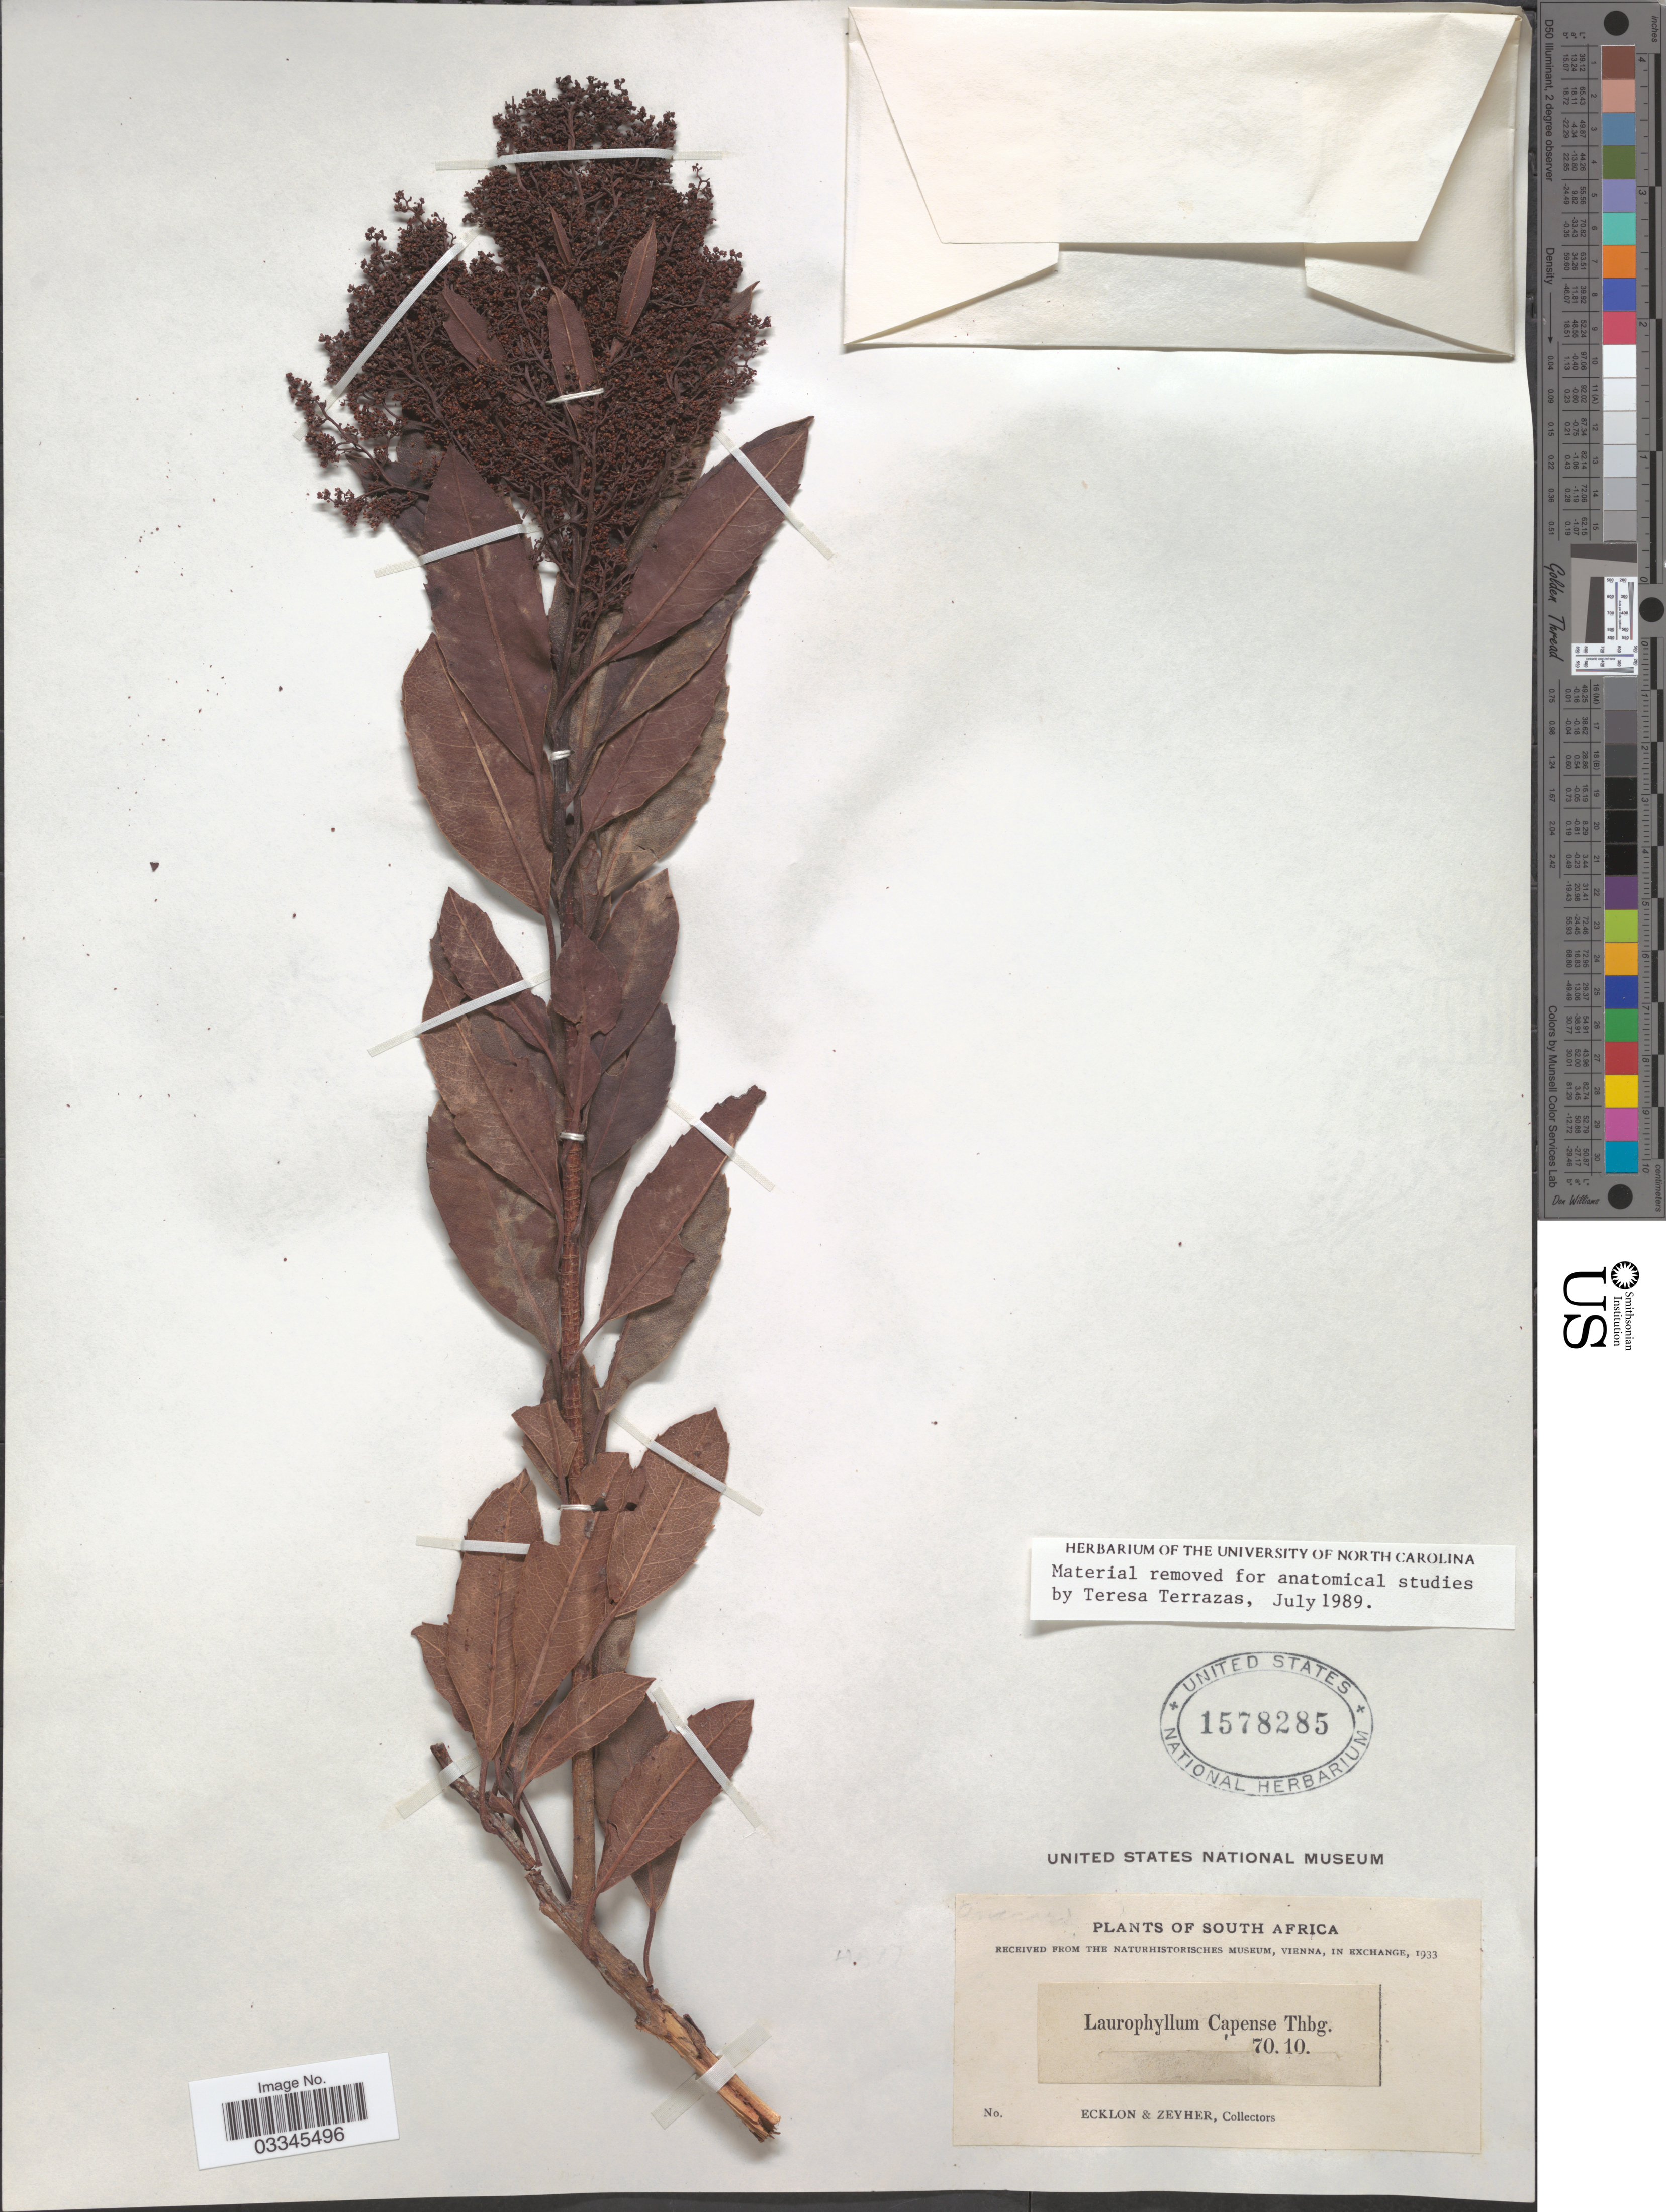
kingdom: Plantae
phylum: Tracheophyta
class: Magnoliopsida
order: Sapindales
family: Anacardiaceae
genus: Laurophyllus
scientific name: Laurophyllus capensis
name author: Thunb.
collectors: -. Ecklon & -. Zeyher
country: South Africa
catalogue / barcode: US 1578285